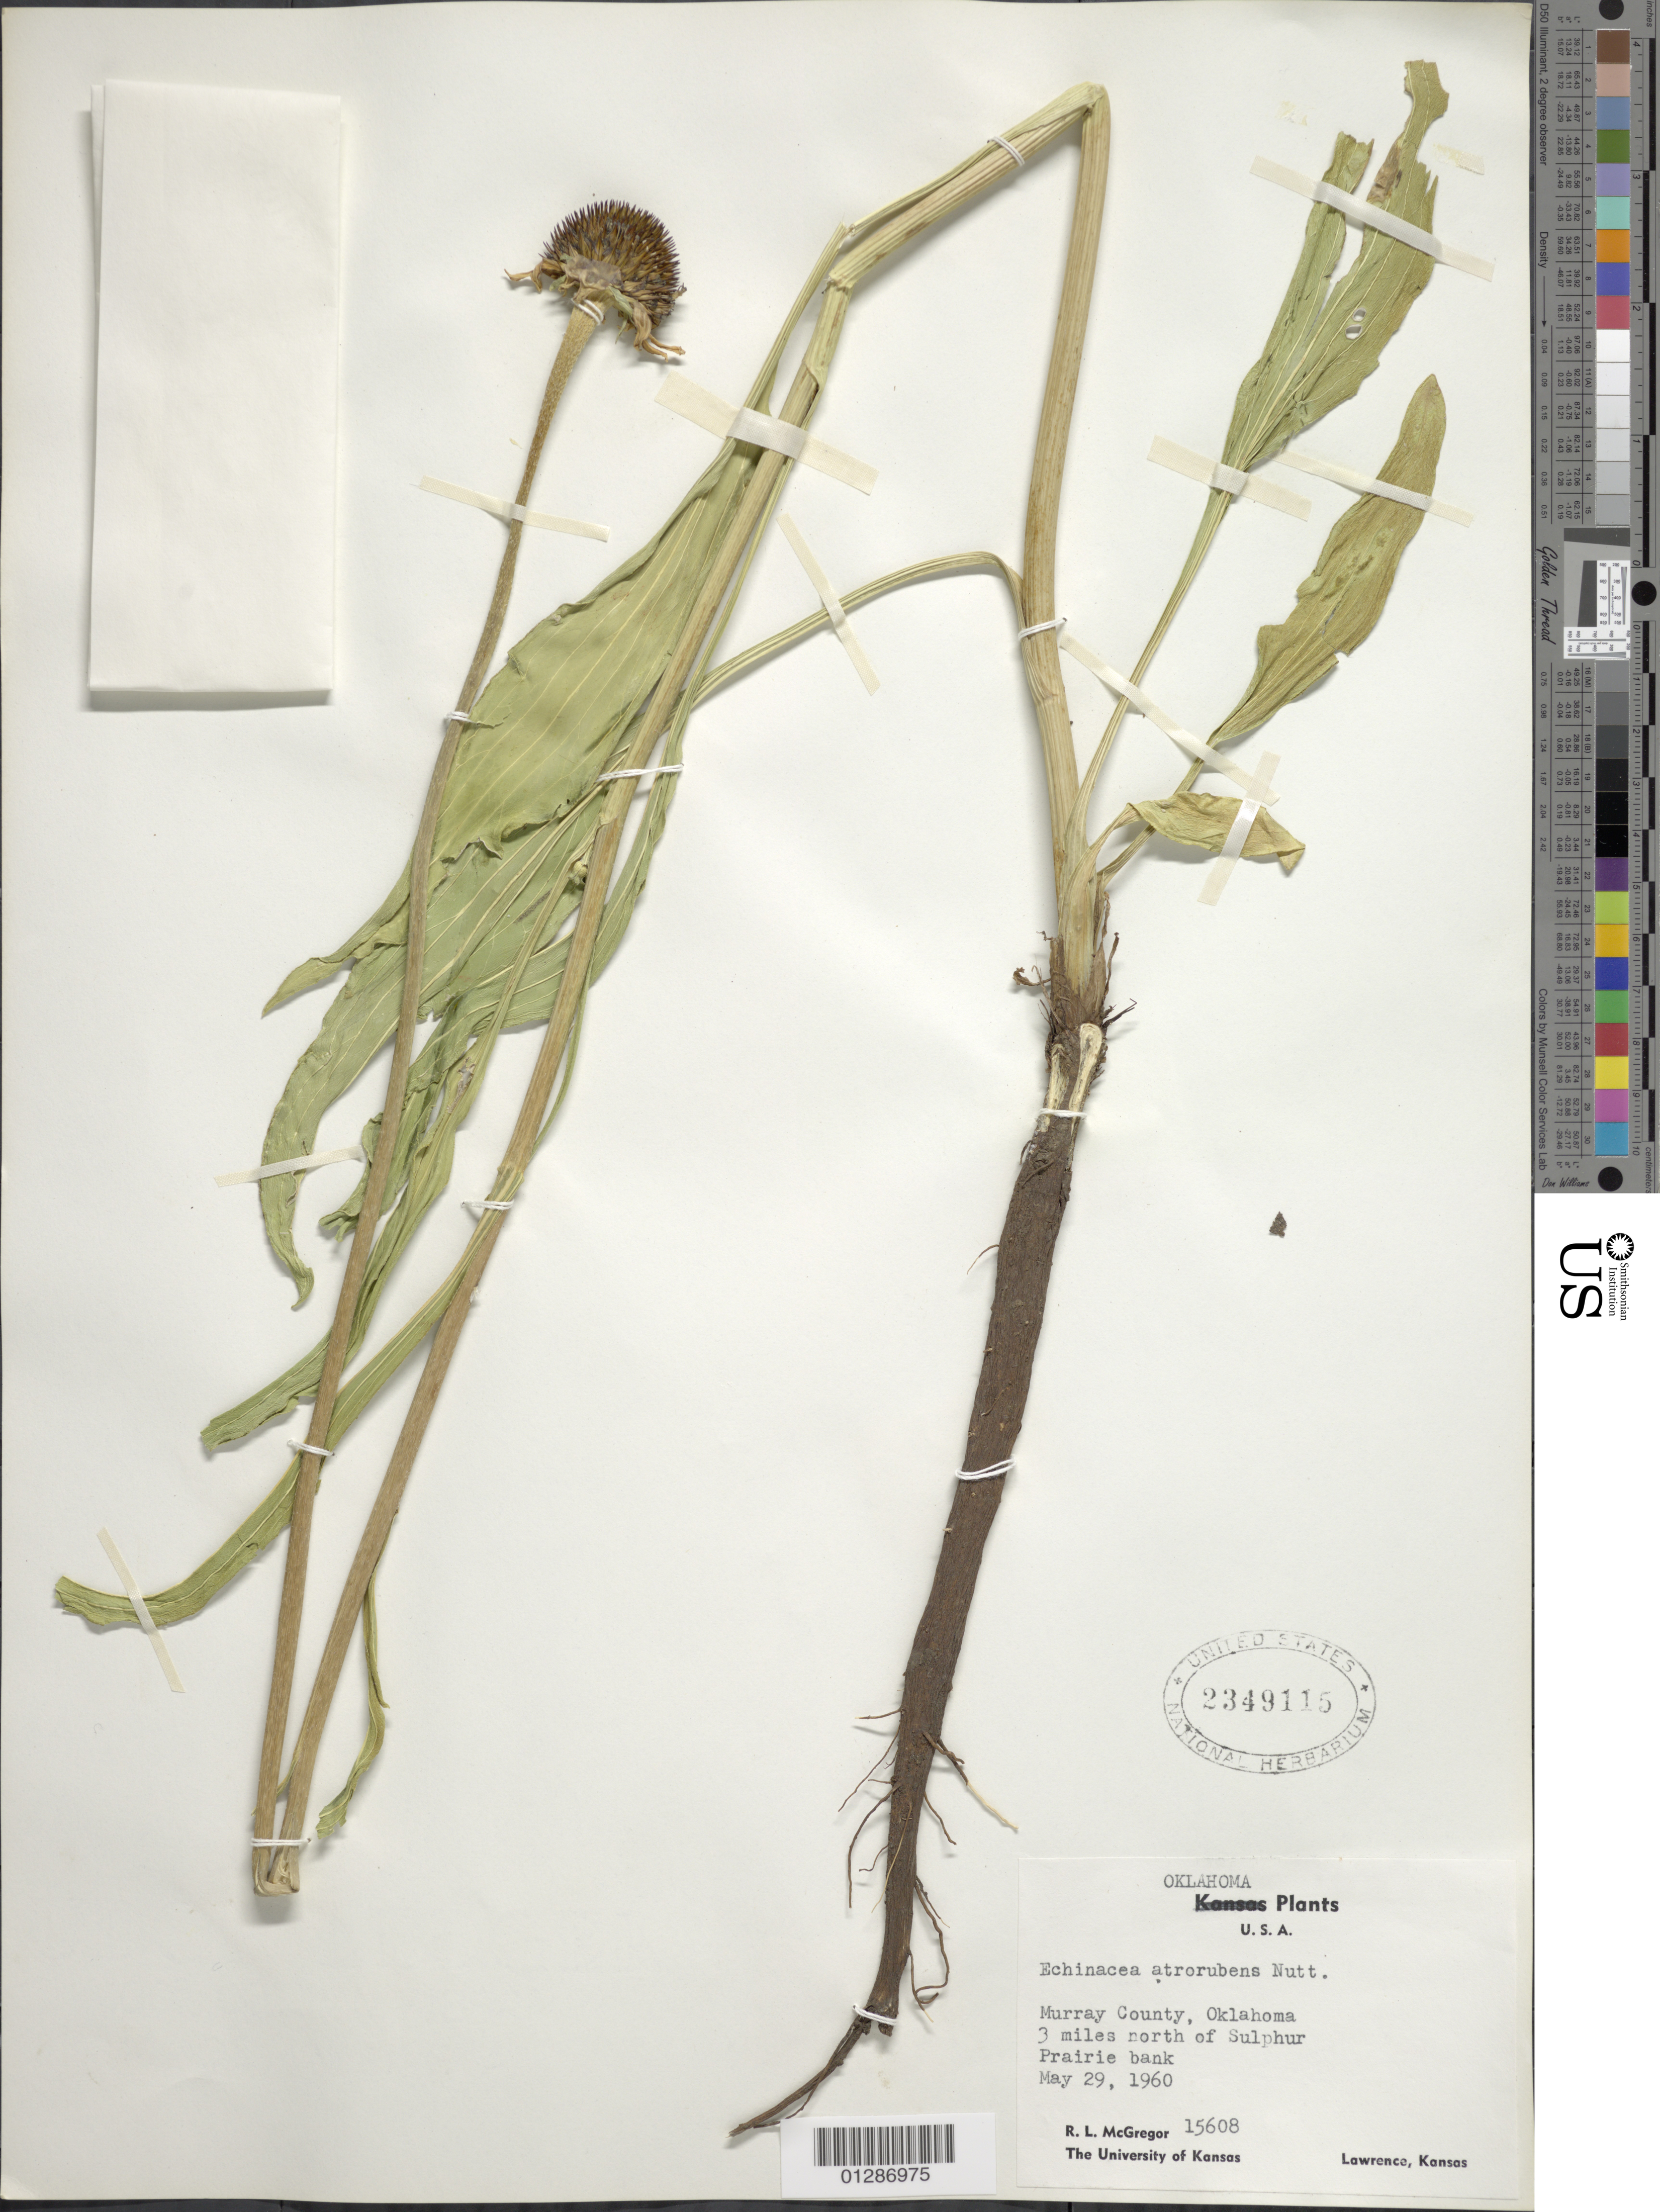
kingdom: Plantae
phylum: Tracheophyta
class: Magnoliopsida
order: Asterales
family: Asteraceae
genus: Echinacea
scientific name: Echinacea atrorubens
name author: (Nutt.) Nutt.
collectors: R. McGregor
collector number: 15608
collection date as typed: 29 May 1960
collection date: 1960-05-29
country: United States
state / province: Oklahoma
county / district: Murray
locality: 3 mi N of Sulphur.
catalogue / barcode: US 2349115